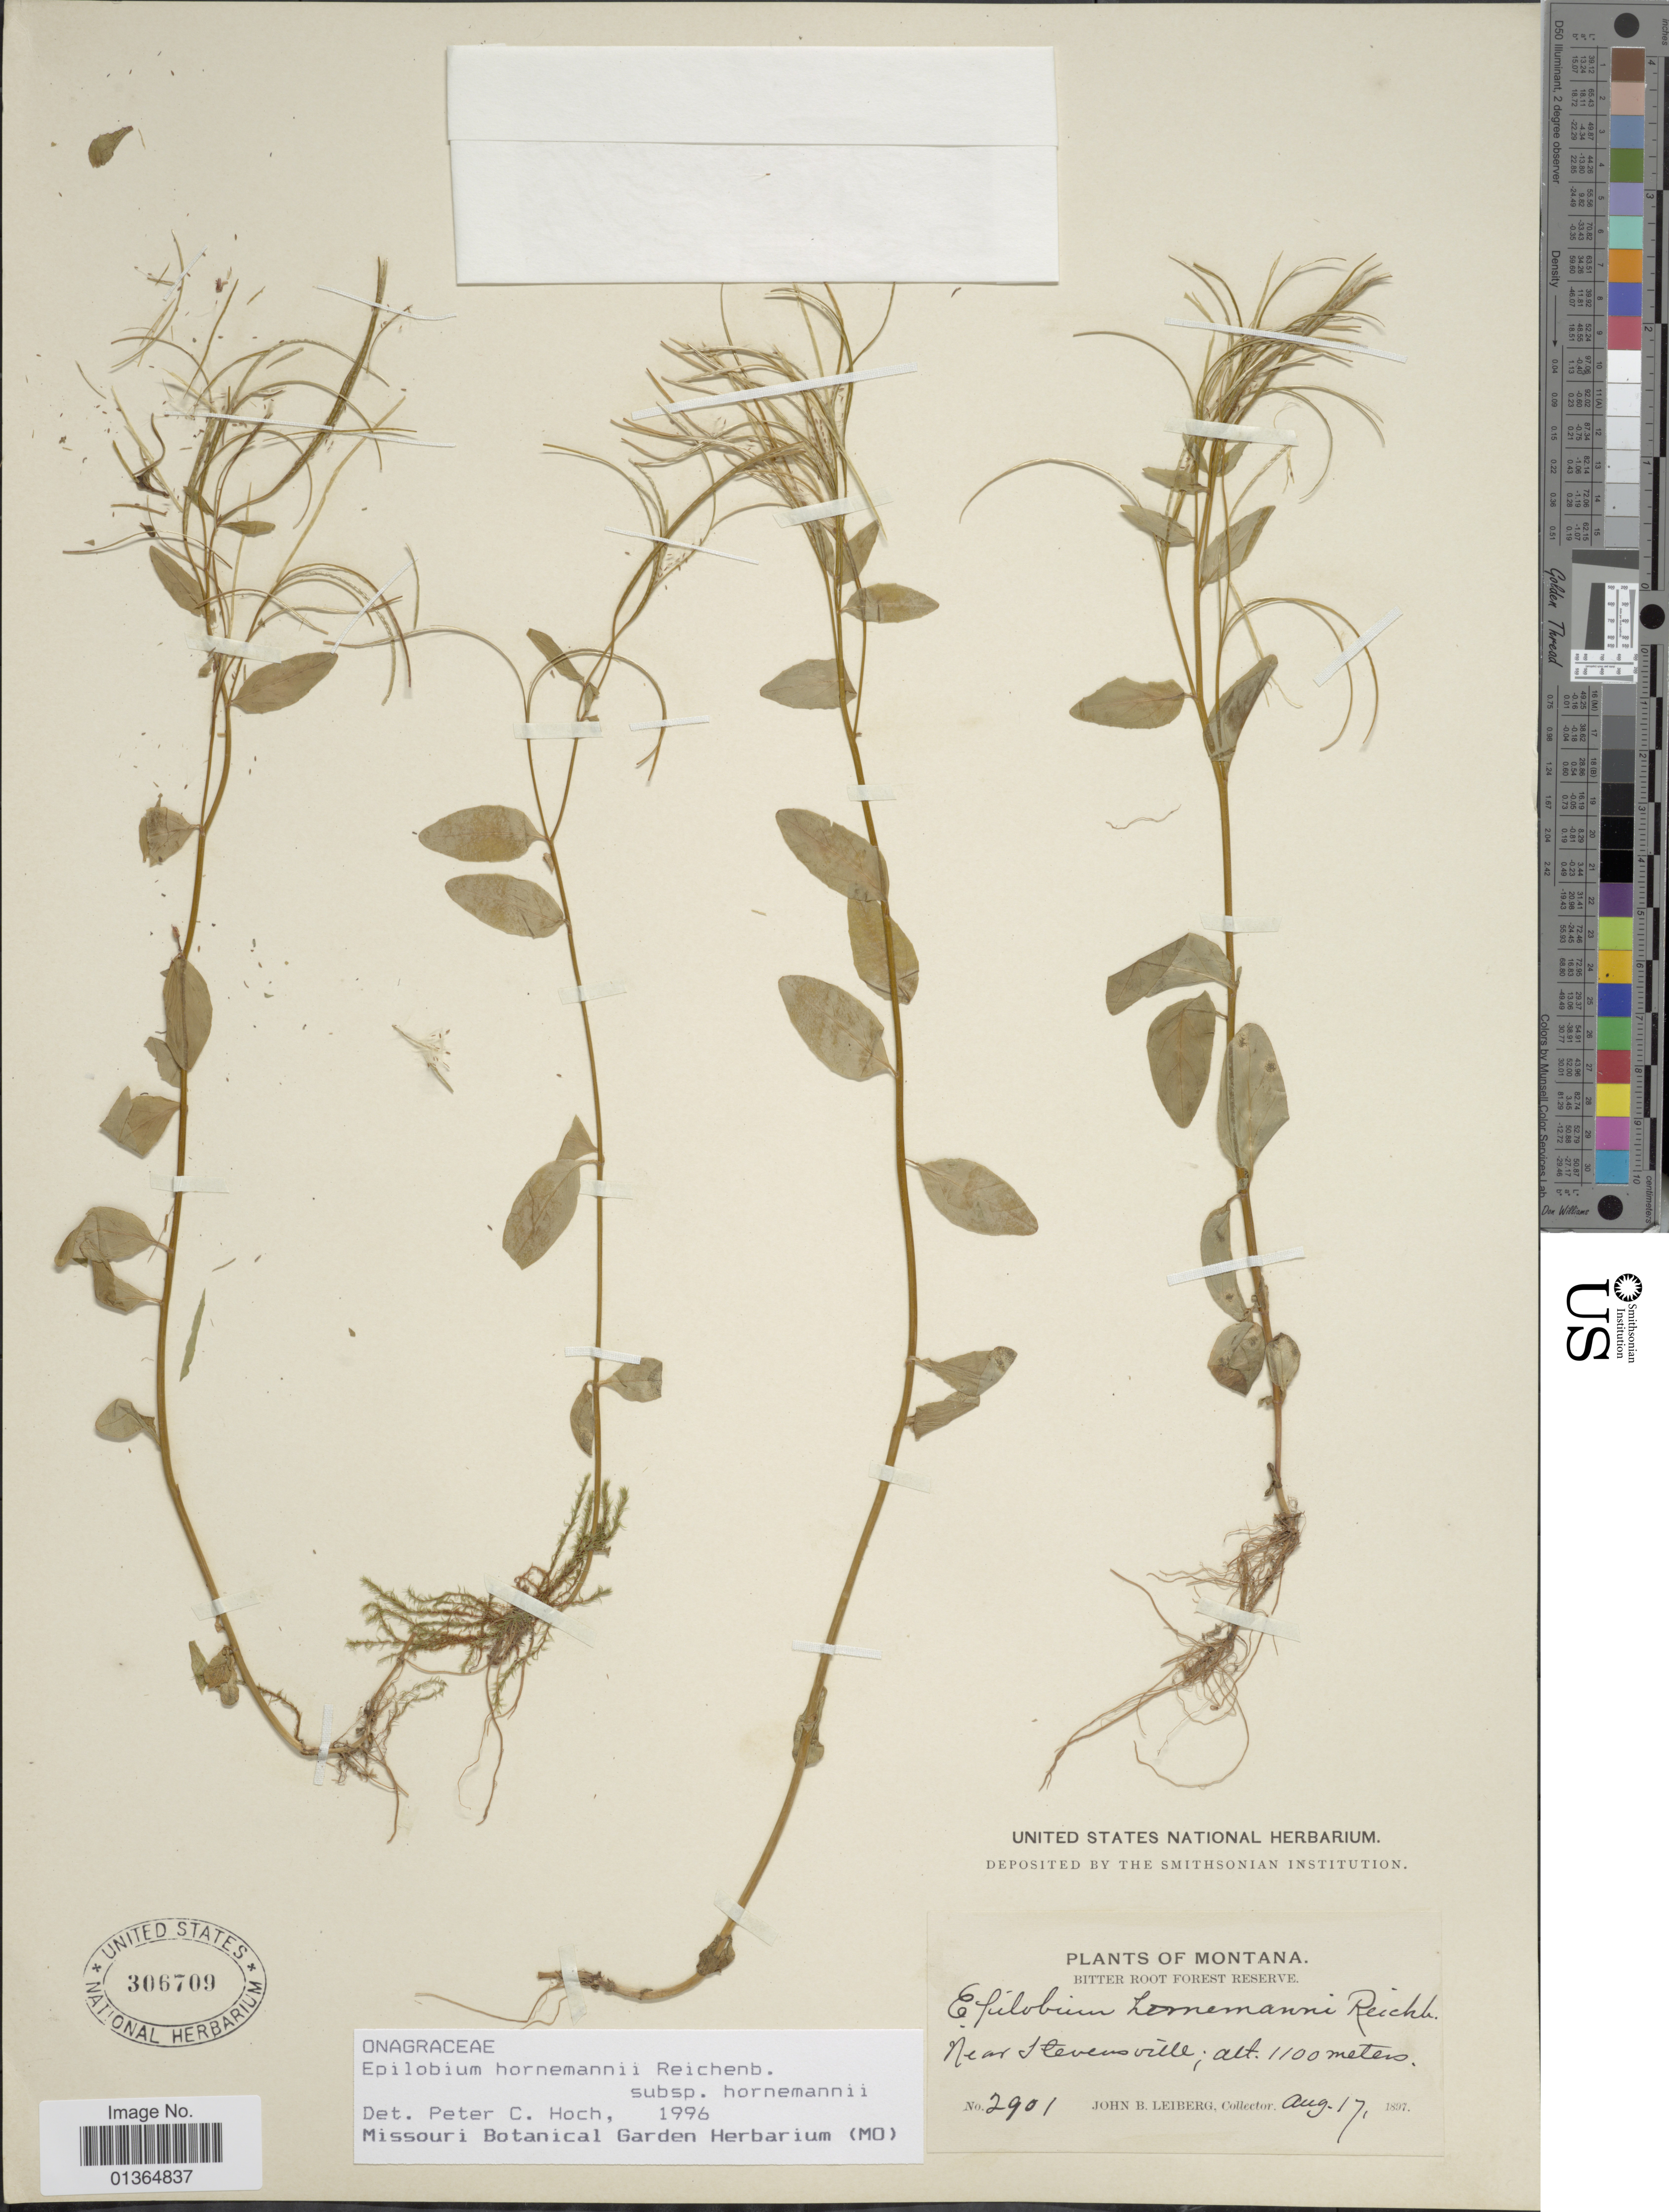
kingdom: Plantae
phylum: Tracheophyta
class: Magnoliopsida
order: Myrtales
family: Onagraceae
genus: Epilobium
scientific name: Epilobium hornemannii subsp. hornemannii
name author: Rchb.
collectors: J. B. Leiberg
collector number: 2901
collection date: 1897-08-17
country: United States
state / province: Montana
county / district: Ravalli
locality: Bitter Root Forest Reserve. Near Stevensville.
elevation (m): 1100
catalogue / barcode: US 306709